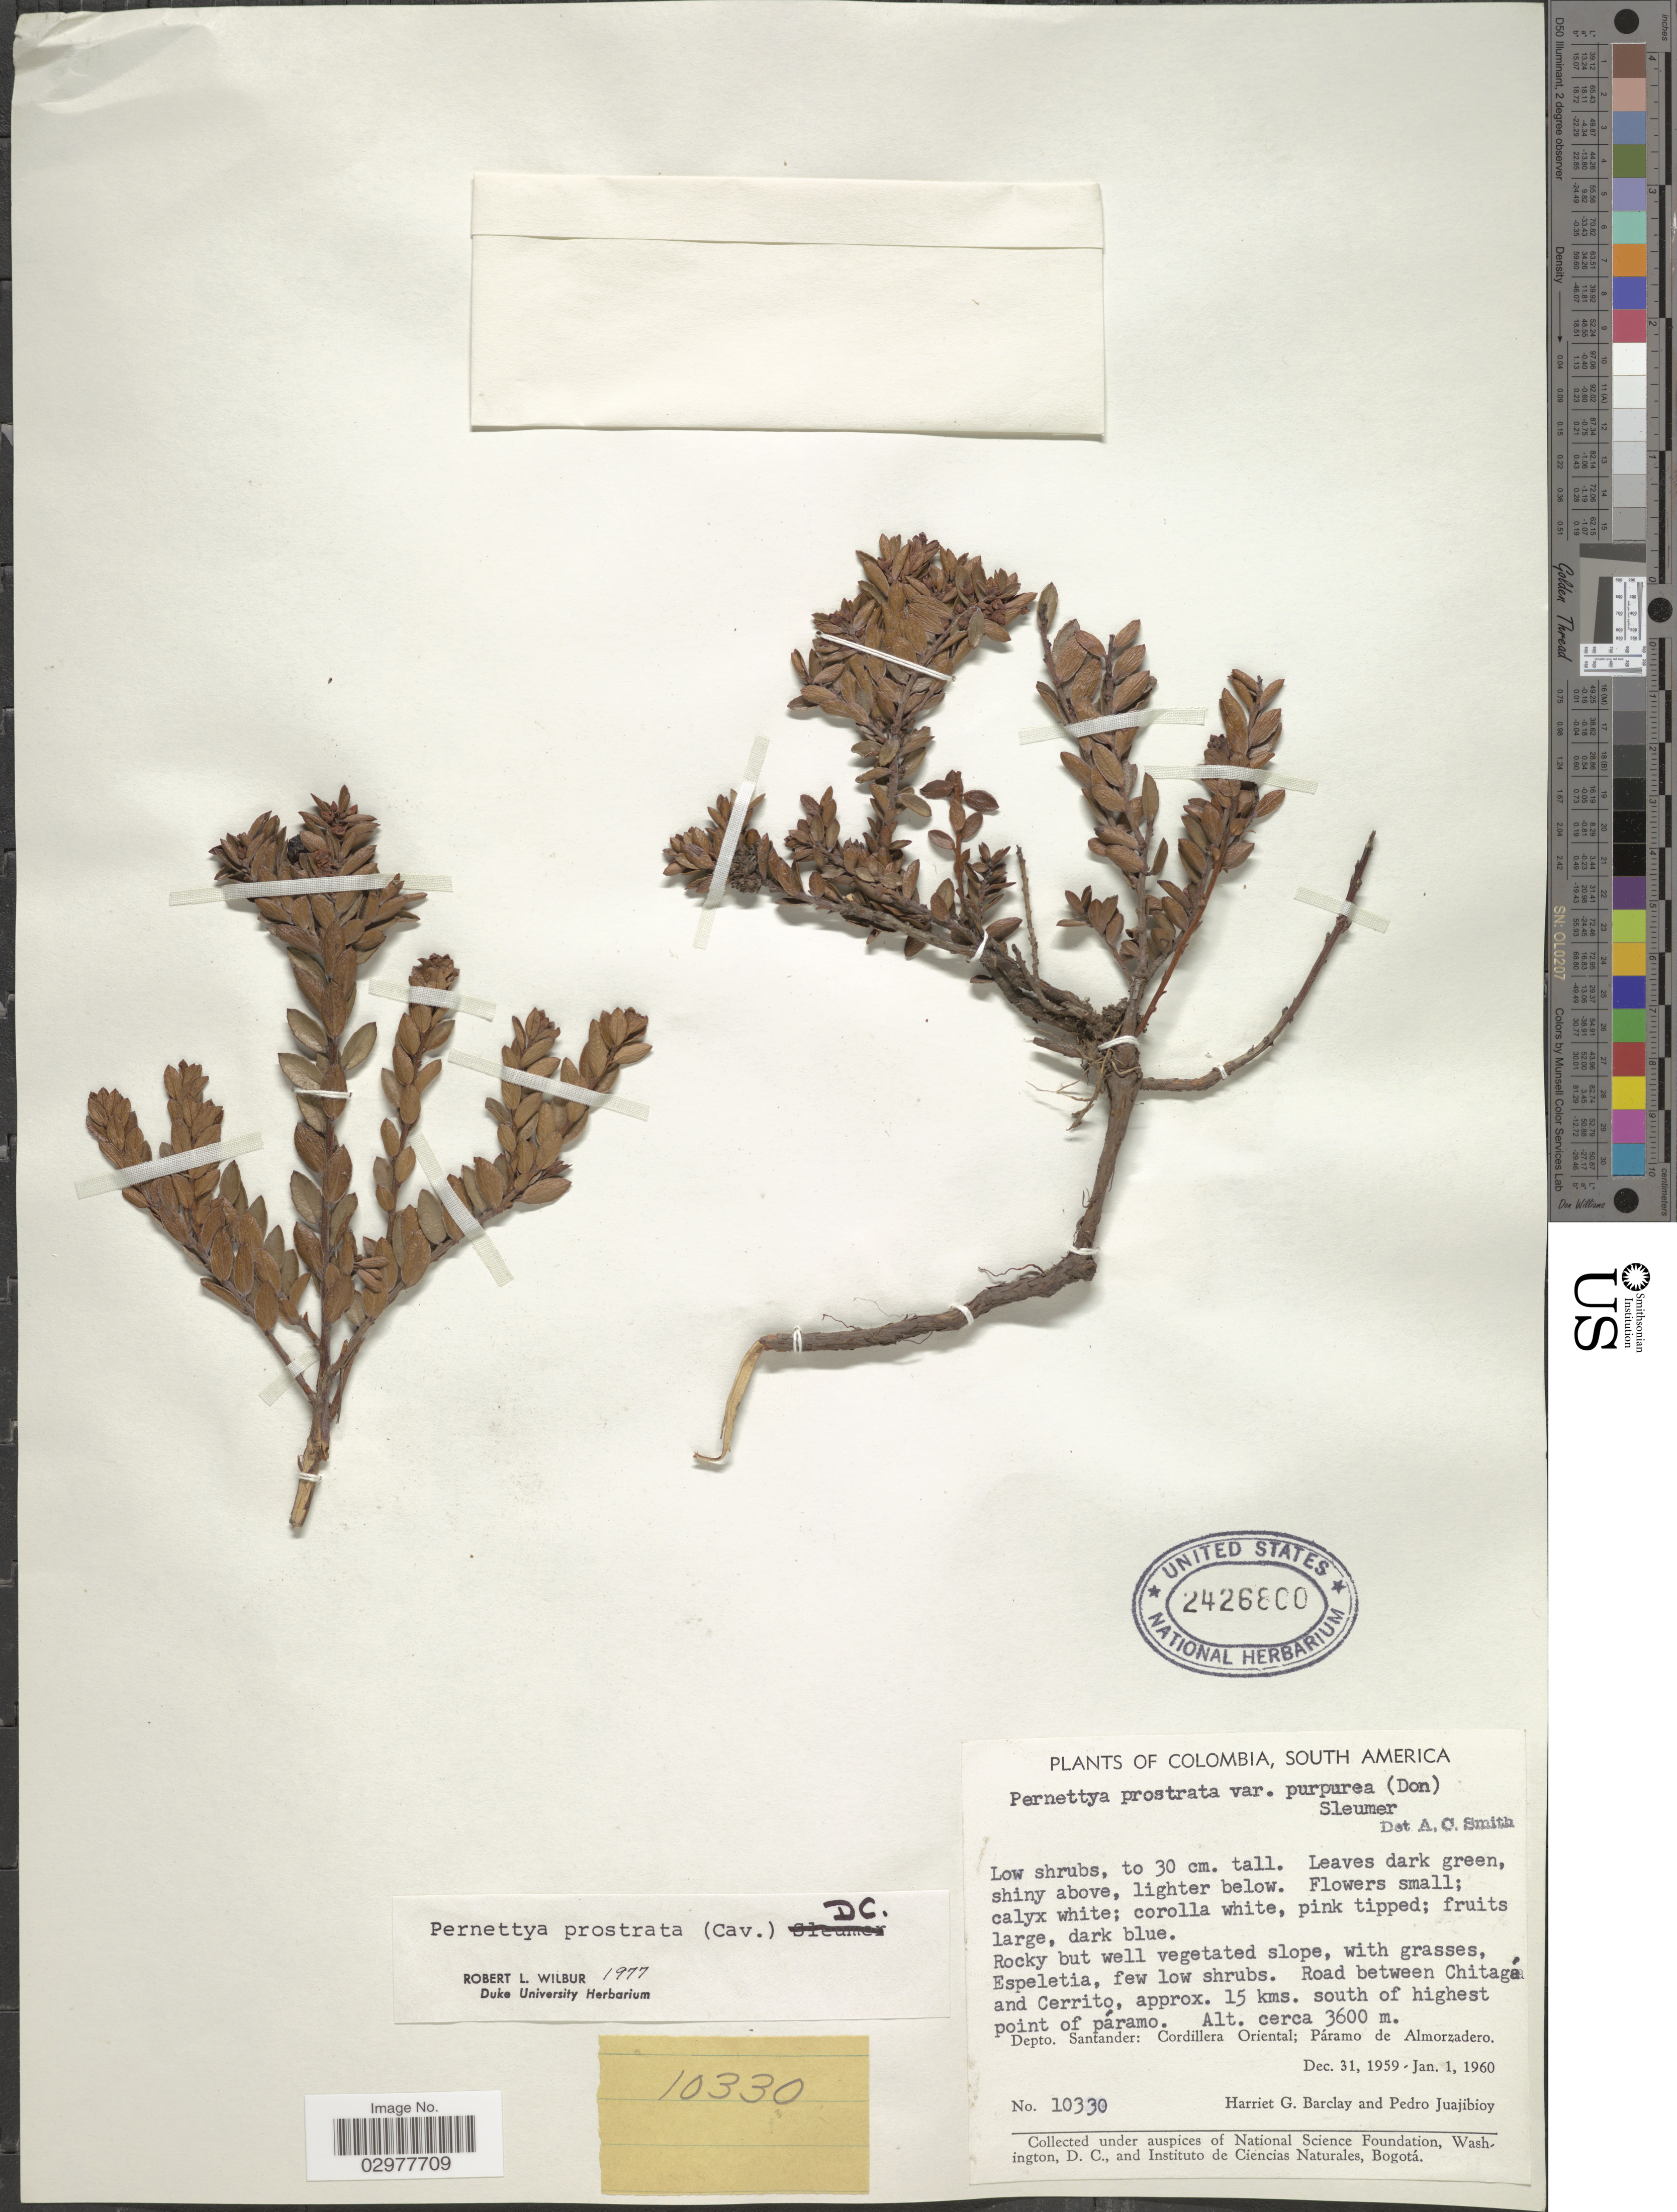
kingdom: Plantae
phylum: Tracheophyta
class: Magnoliopsida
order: Ericales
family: Ericaceae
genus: Pernettya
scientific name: Pernettya prostrata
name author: (Cav.) DC.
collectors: H. G. Barclay & P. Juajibioy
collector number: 10330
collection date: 1959-12-31/1960-01-01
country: Colombia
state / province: Santander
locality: Road between Chitagá and Cerrito, approx. 15 kms. south of highest point páramo. Depto. Santander: Cordillera Oriental; Páramo de Almorzadero.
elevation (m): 3600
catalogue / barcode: US 2426800